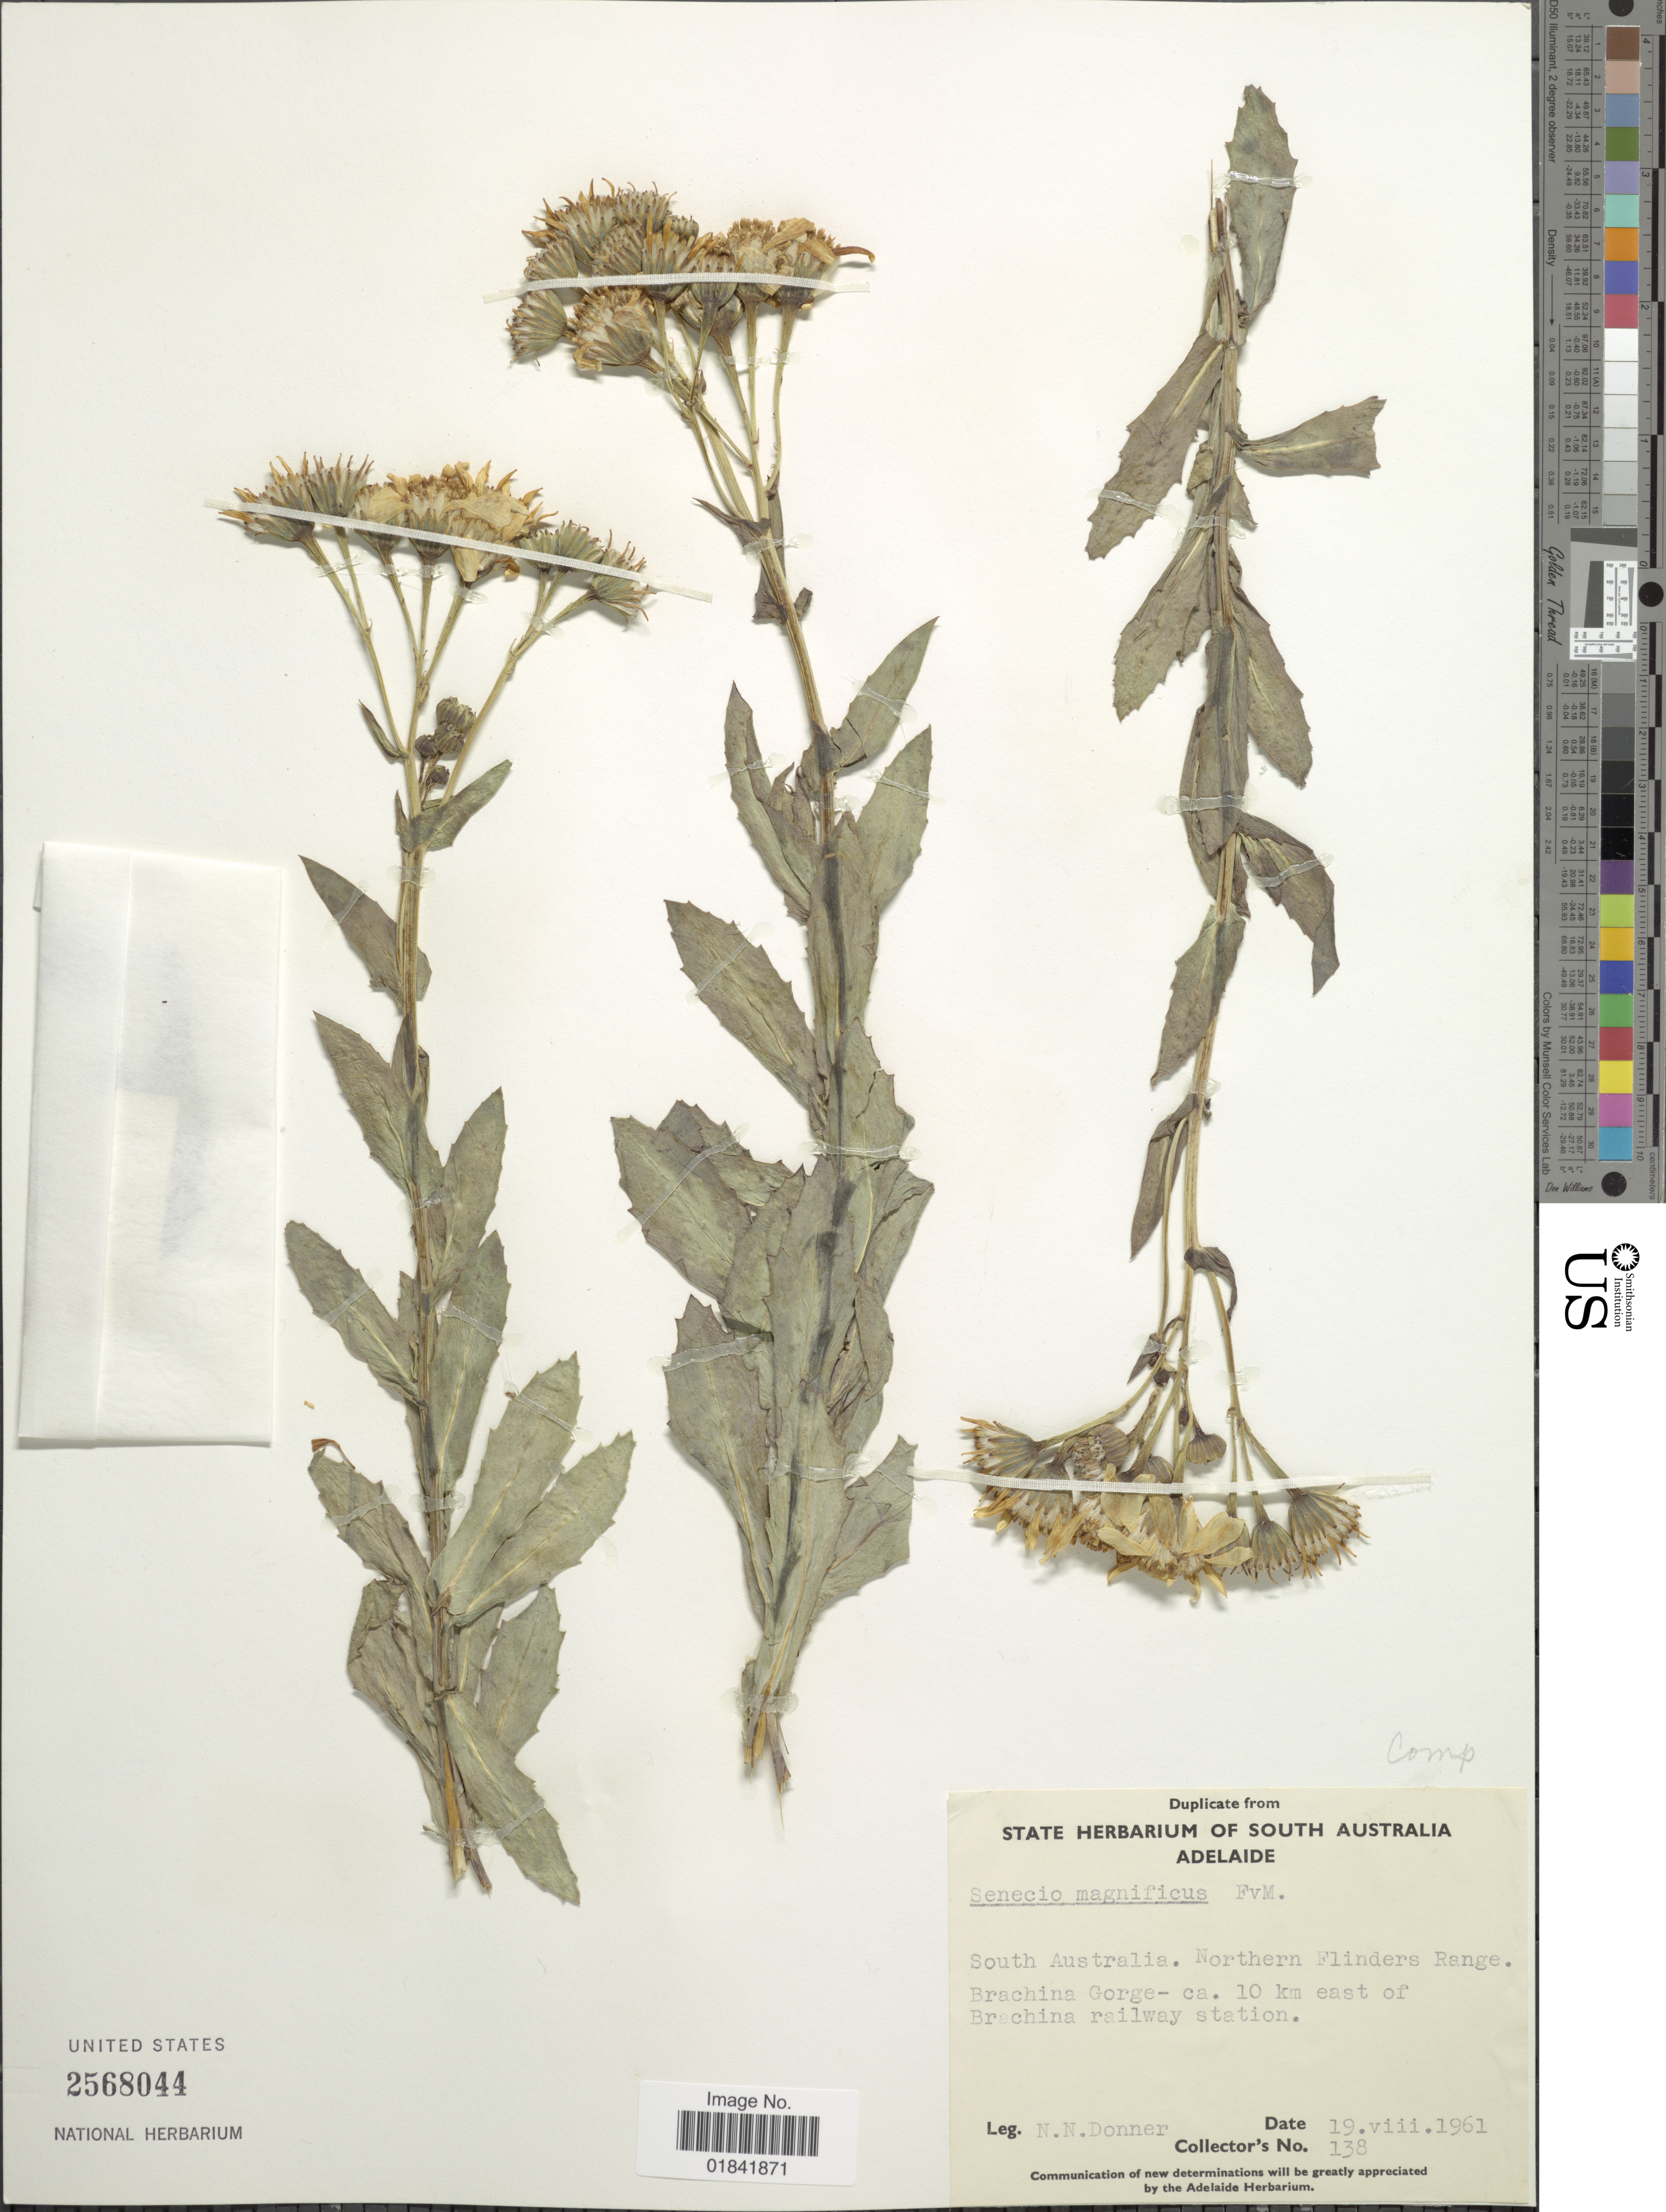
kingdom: Plantae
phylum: Tracheophyta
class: Magnoliopsida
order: Asterales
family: Asteraceae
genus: Senecio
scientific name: Senecio magnificus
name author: F. Muell.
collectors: N. Donner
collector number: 138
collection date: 1961-08-19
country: Australia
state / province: South Australia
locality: Northern Flinders Range, Brachina Gorge- ca. 10 Km east of Brachina railway station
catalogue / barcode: US 2568044